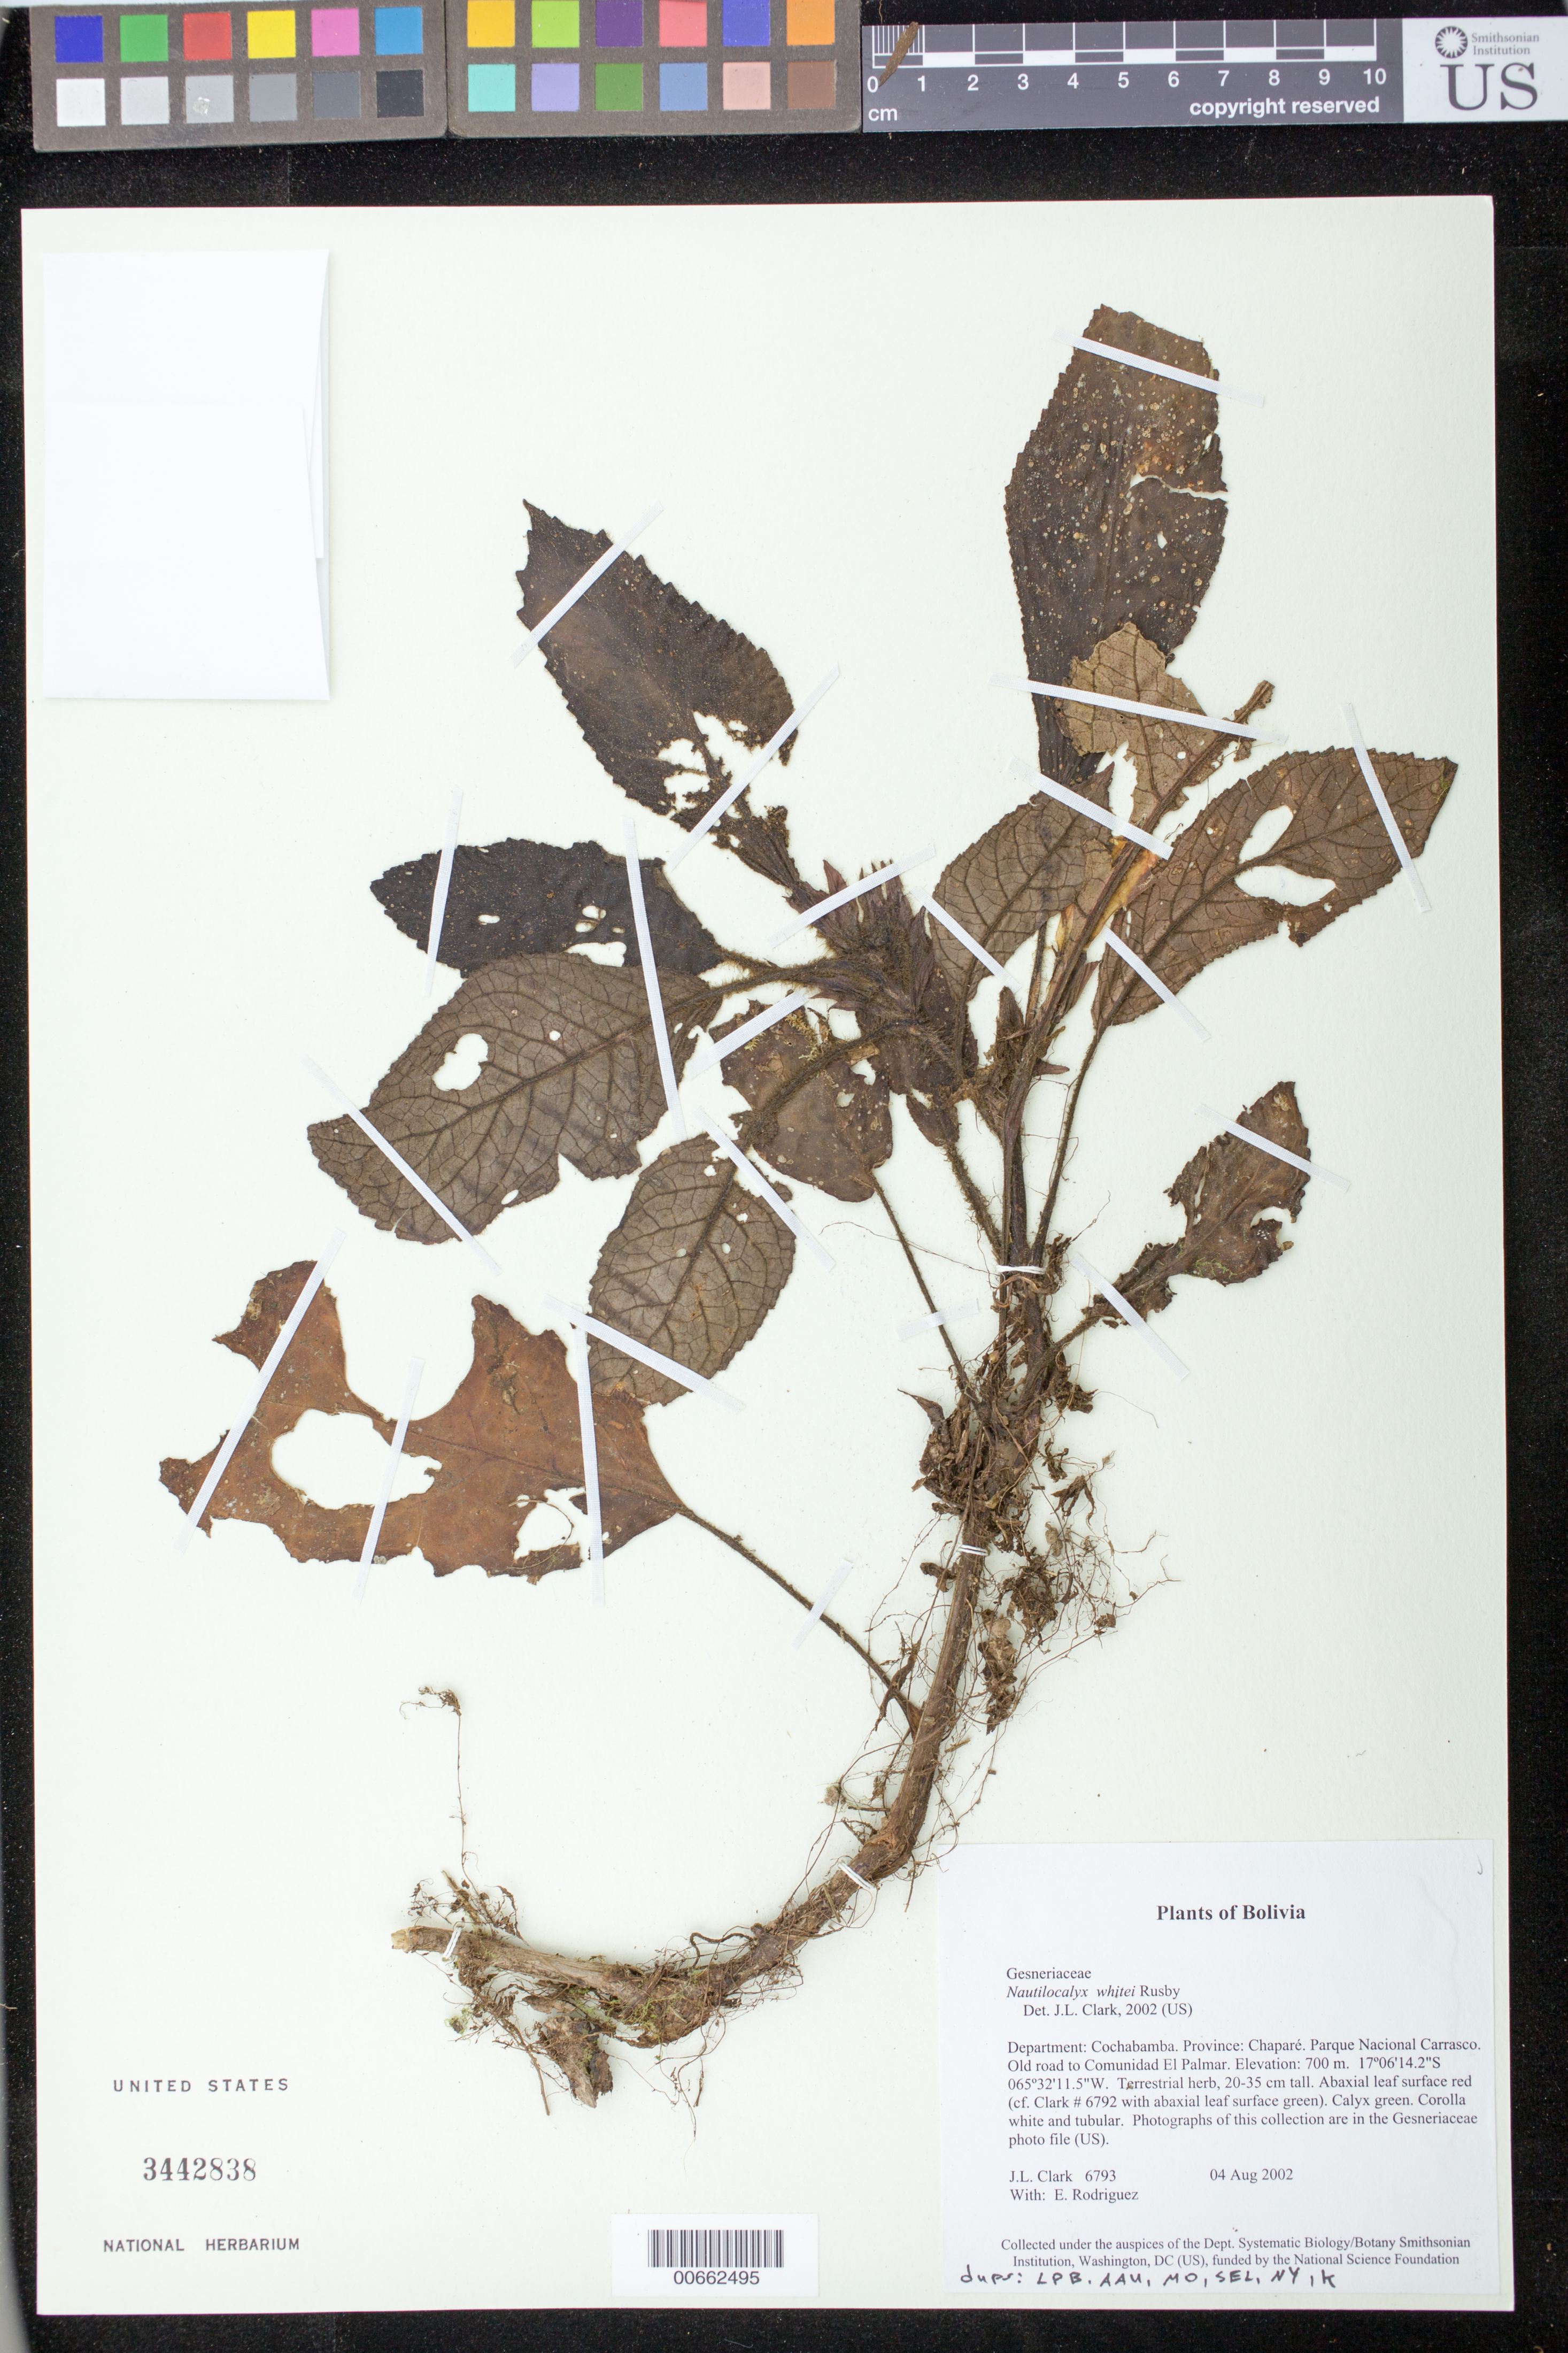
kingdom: Plantae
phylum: Tracheophyta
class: Magnoliopsida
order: Lamiales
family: Gesneriaceae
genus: Nautilocalyx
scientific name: Nautilocalyx whitei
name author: Rusby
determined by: Clark, J. L., (SEL), The Marie Selby Botanical Garden (UNITED STATES)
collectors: J. L. Clark & E. Rodriguez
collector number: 6793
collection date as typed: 04 Aug 2002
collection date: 2002-08-04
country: Bolivia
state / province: Cochabamba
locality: Chaparé, Parque Nacional Carrasco. Old road to Comunidad El Palmar.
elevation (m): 700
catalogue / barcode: US 3442838